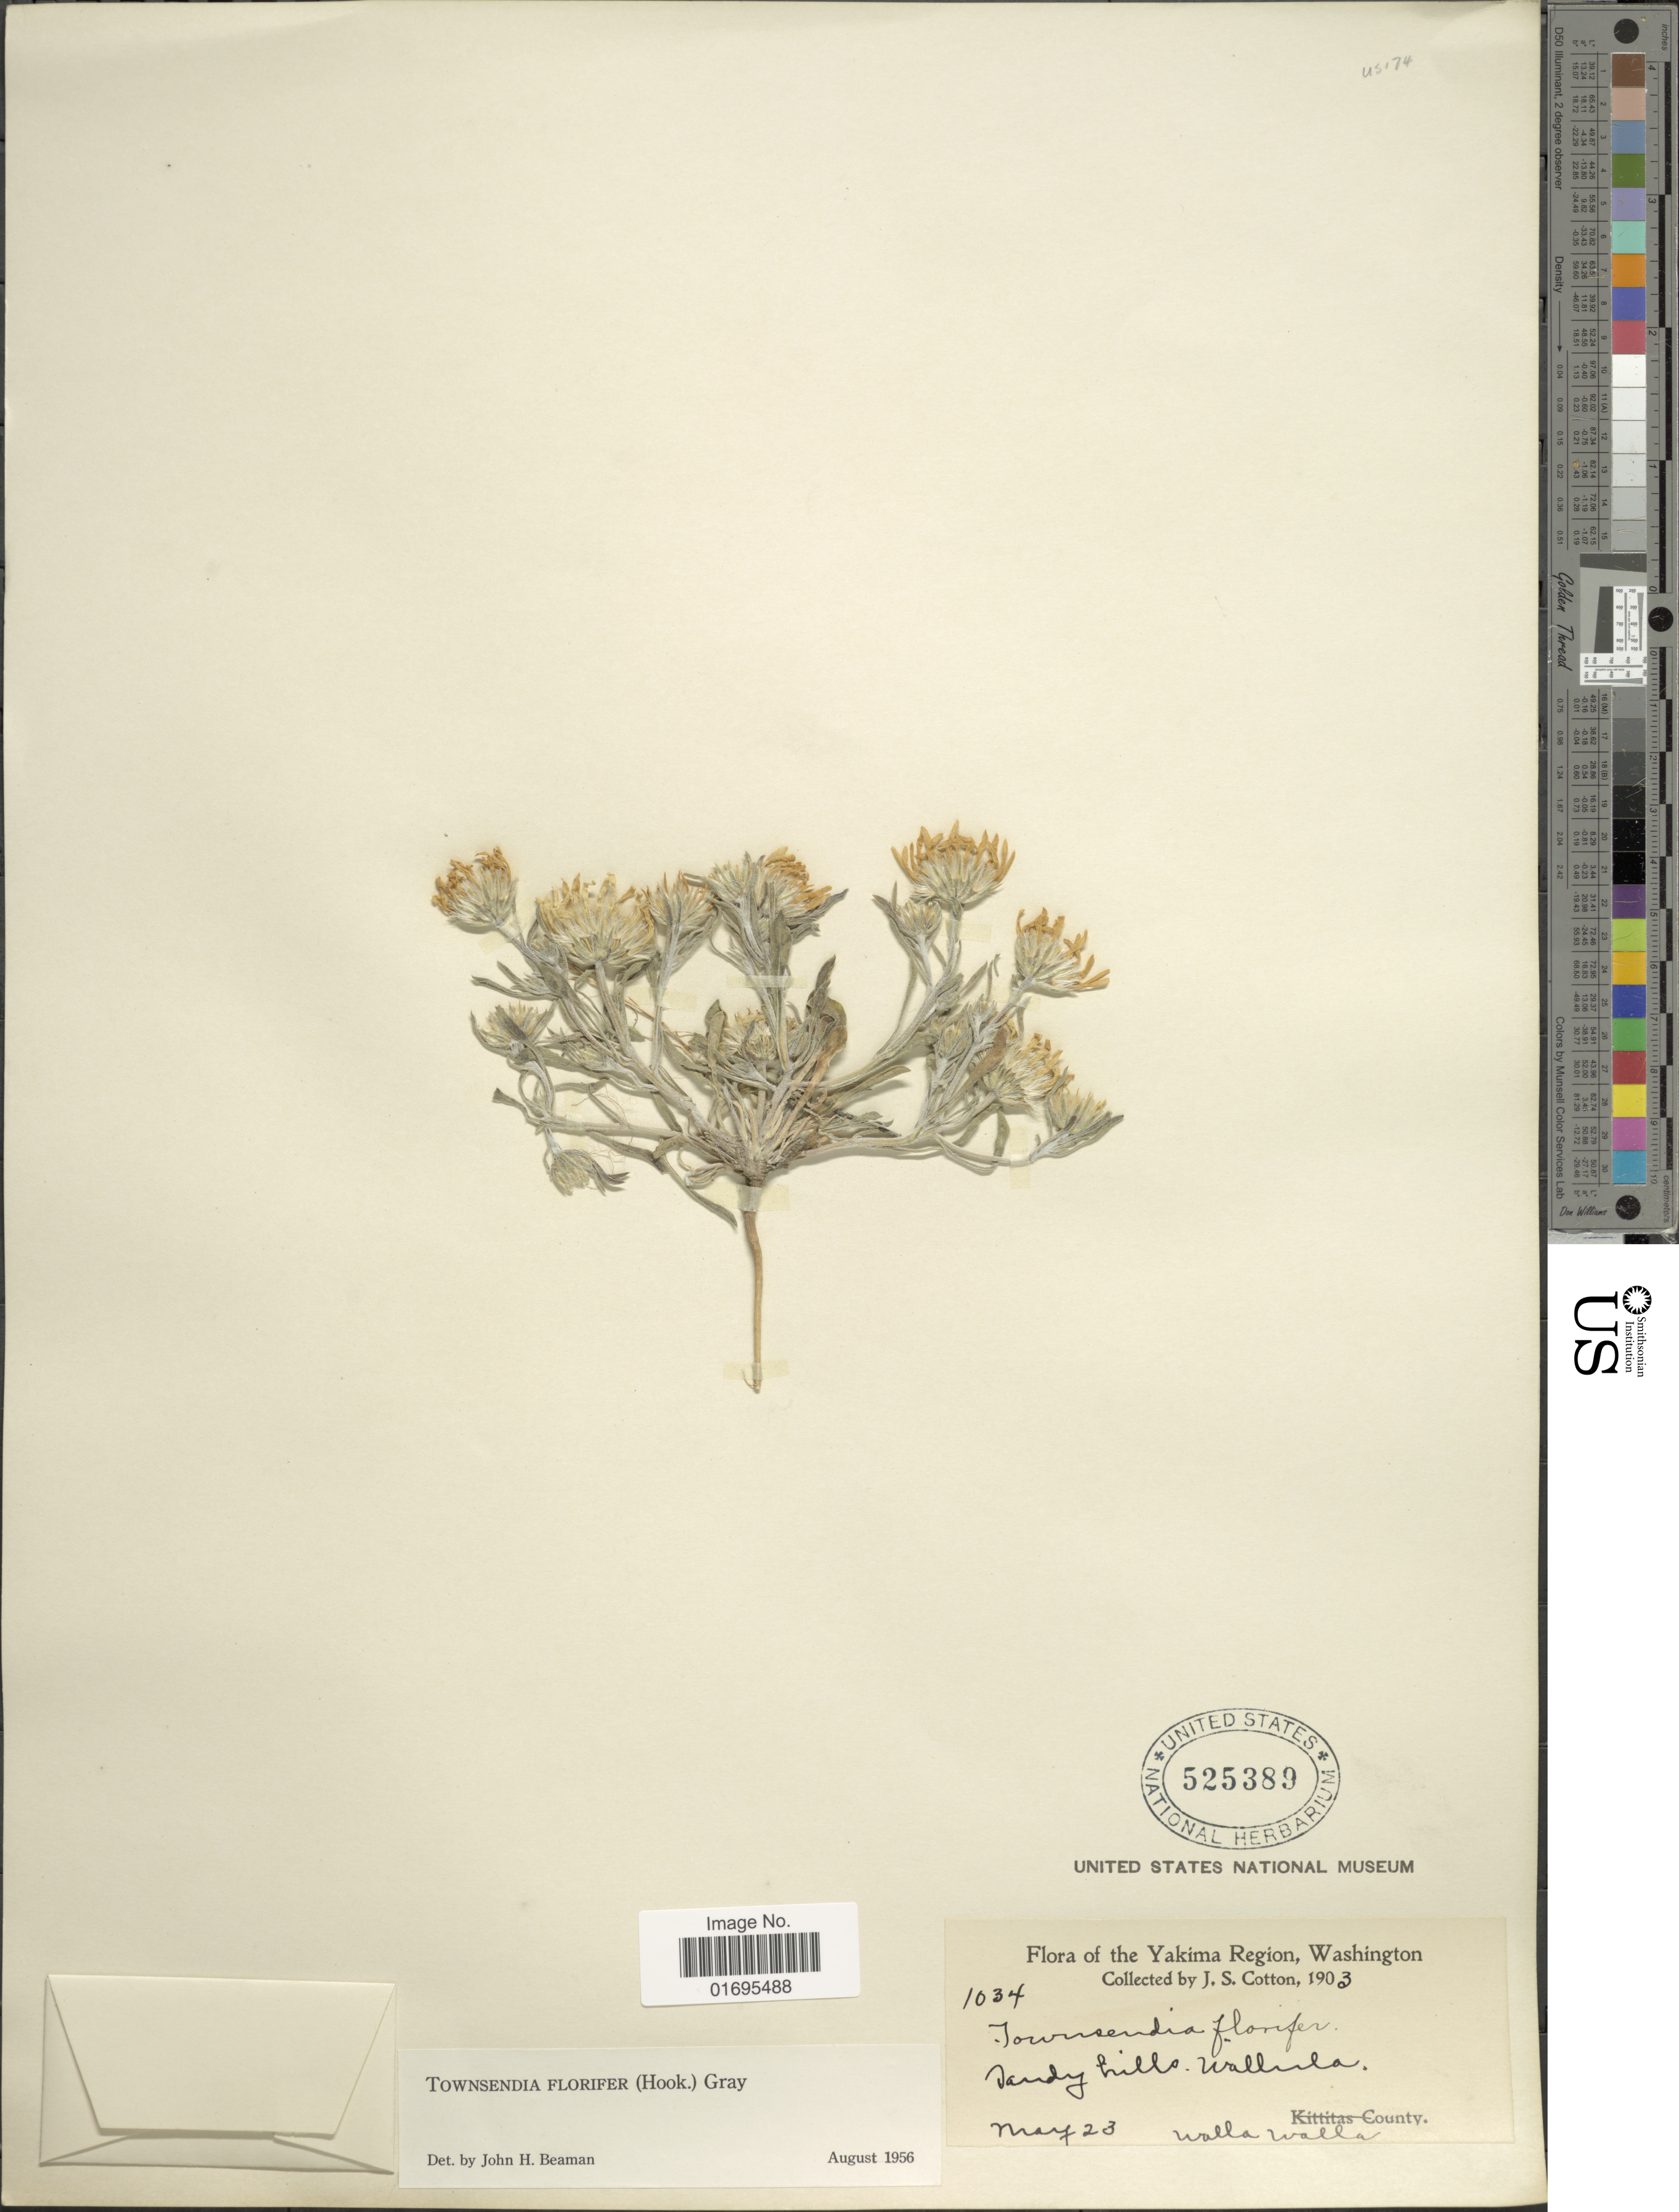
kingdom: Plantae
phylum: Tracheophyta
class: Magnoliopsida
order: Asterales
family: Asteraceae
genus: Townsendia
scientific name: Townsendia florifer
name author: (Hook.) A. Gray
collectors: J. S. Cotton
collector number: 1034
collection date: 1903-05-23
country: United States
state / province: Washington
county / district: Walla Walla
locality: Yakima Region, sandy hills, Wallula, Walla Walla County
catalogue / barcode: US 525389